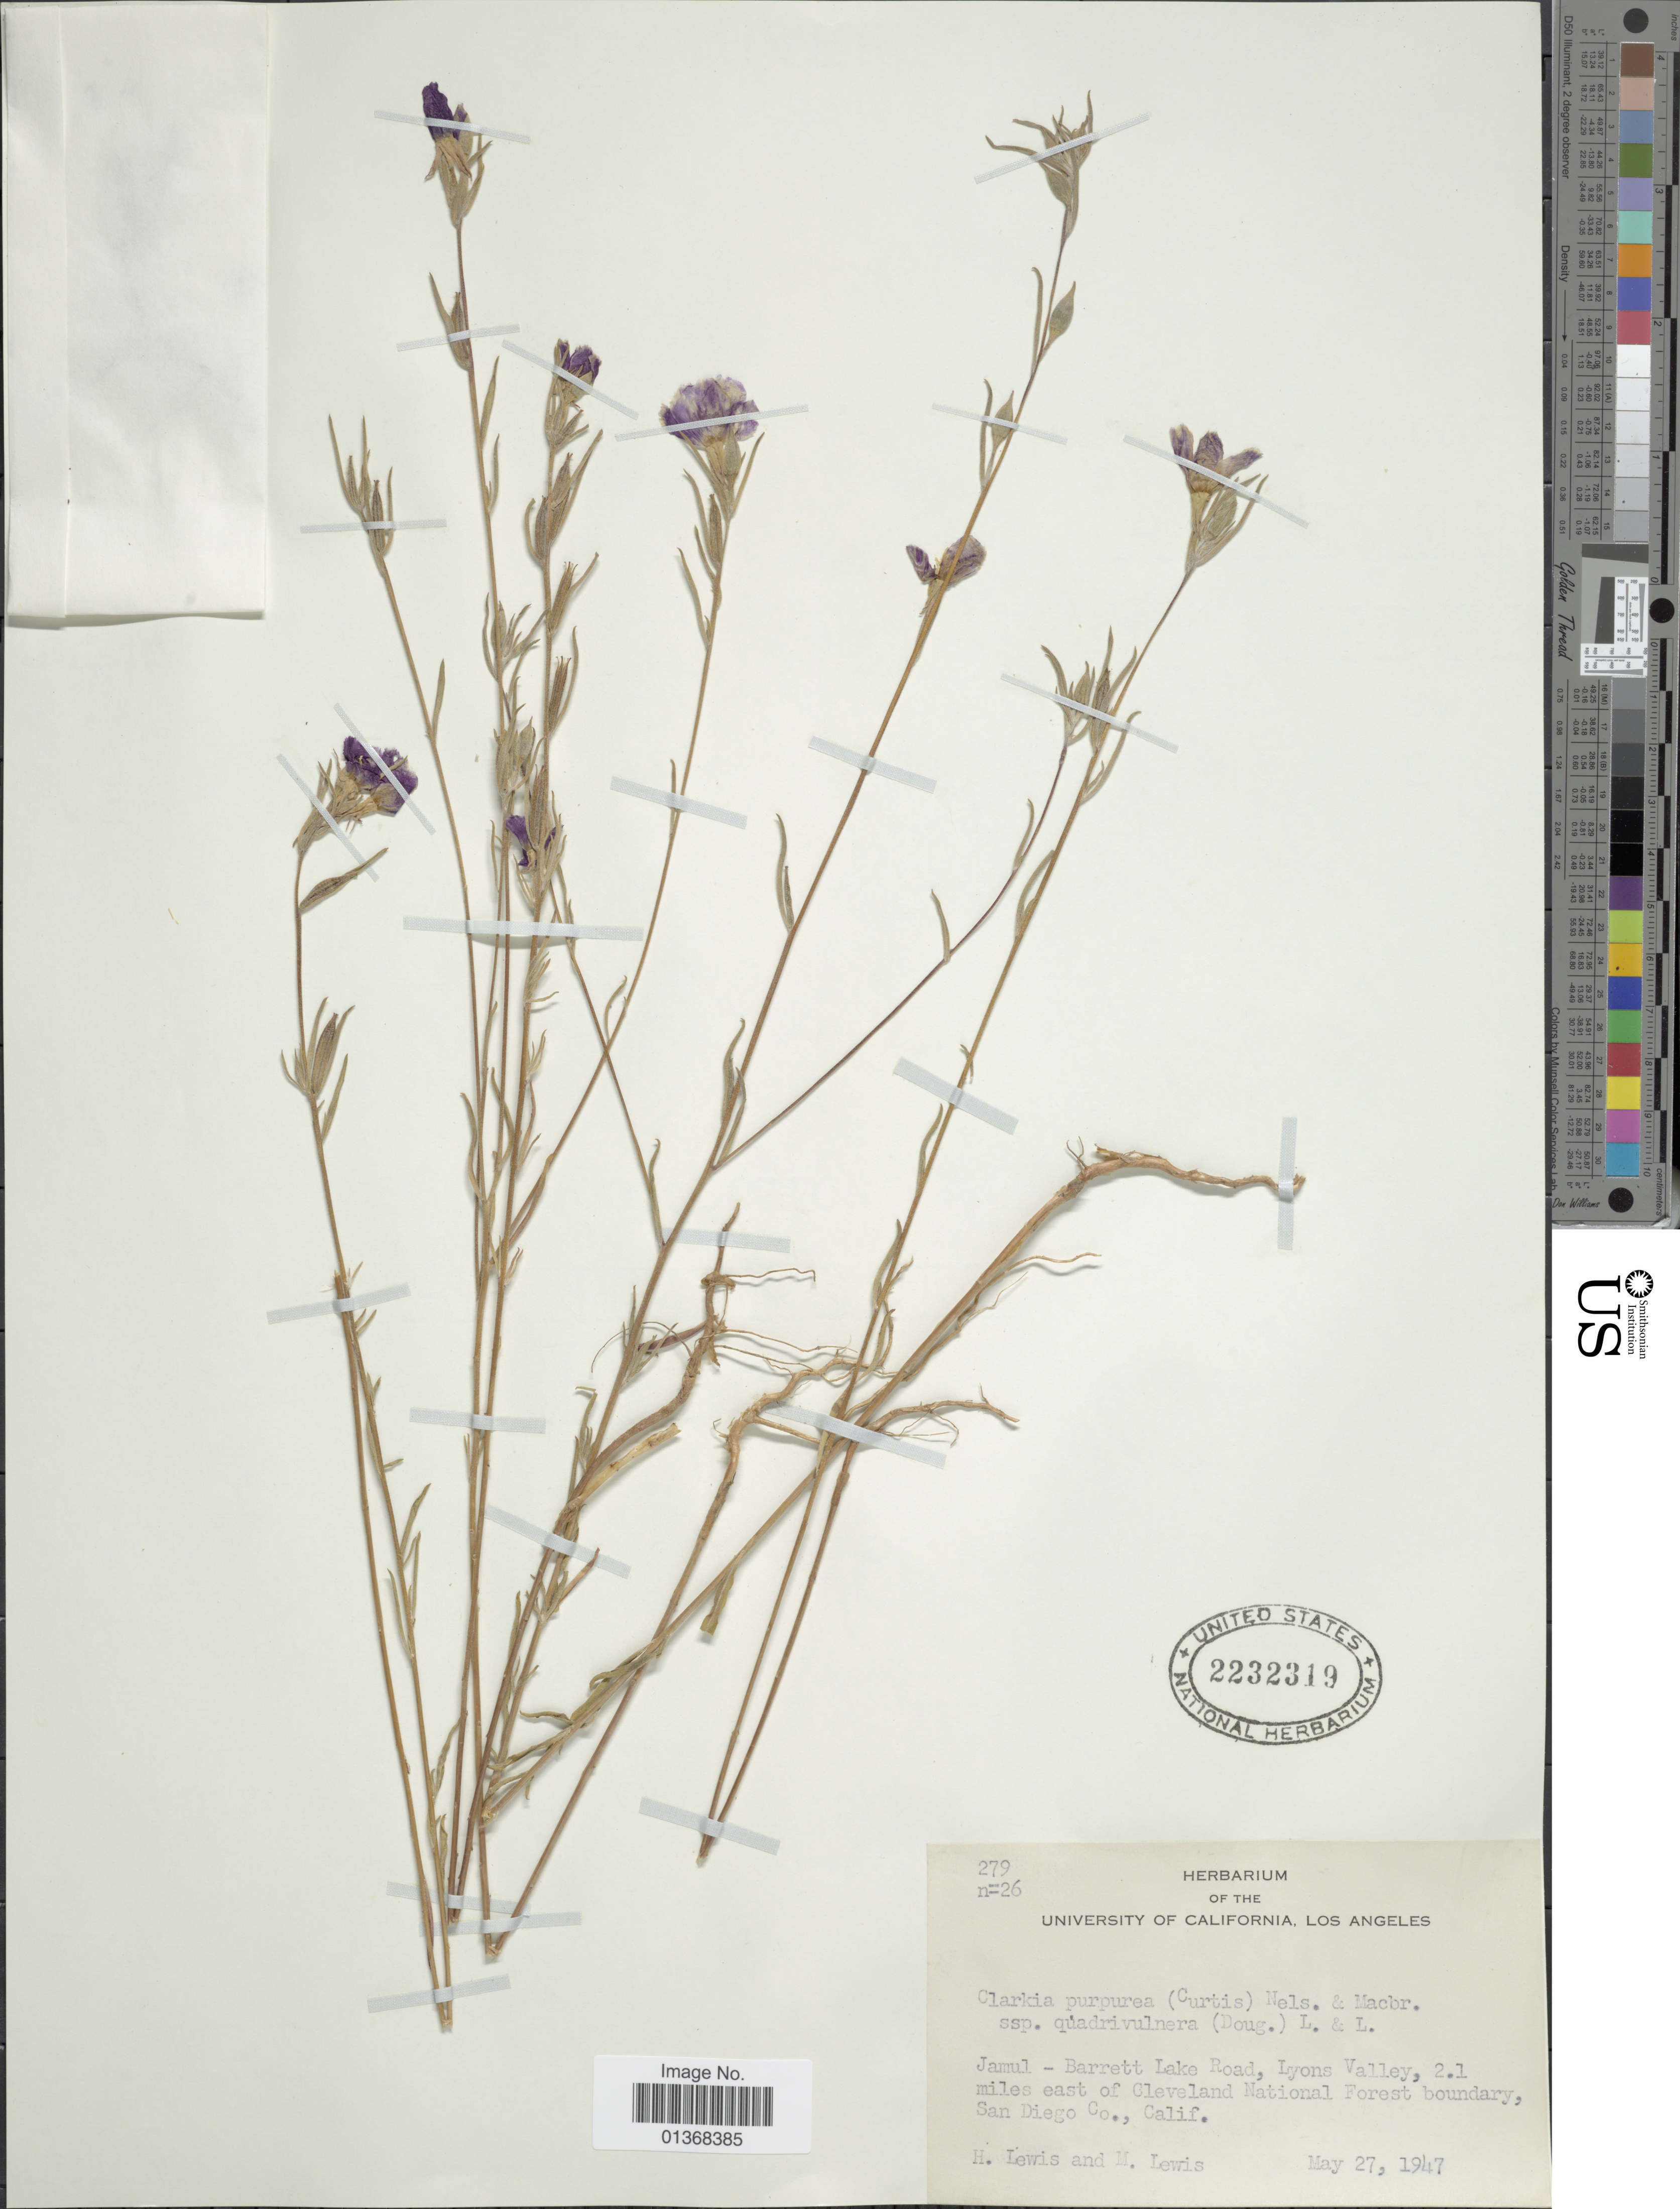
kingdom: Plantae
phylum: Tracheophyta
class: Magnoliopsida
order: Myrtales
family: Onagraceae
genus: Clarkia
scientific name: Clarkia purpurea subsp. quadrivulnera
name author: (Douglas) H.F. Lewis & M.R. Lewis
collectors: H. Lewis & M. Lewis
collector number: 279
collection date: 1947-05-27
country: United States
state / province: California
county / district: San Diego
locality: Jamul - Barrett Lake Road, Lyons Valley, 2.1 miles east of Cleveland National Forest boundary, San Diego Co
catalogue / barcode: US 2232319